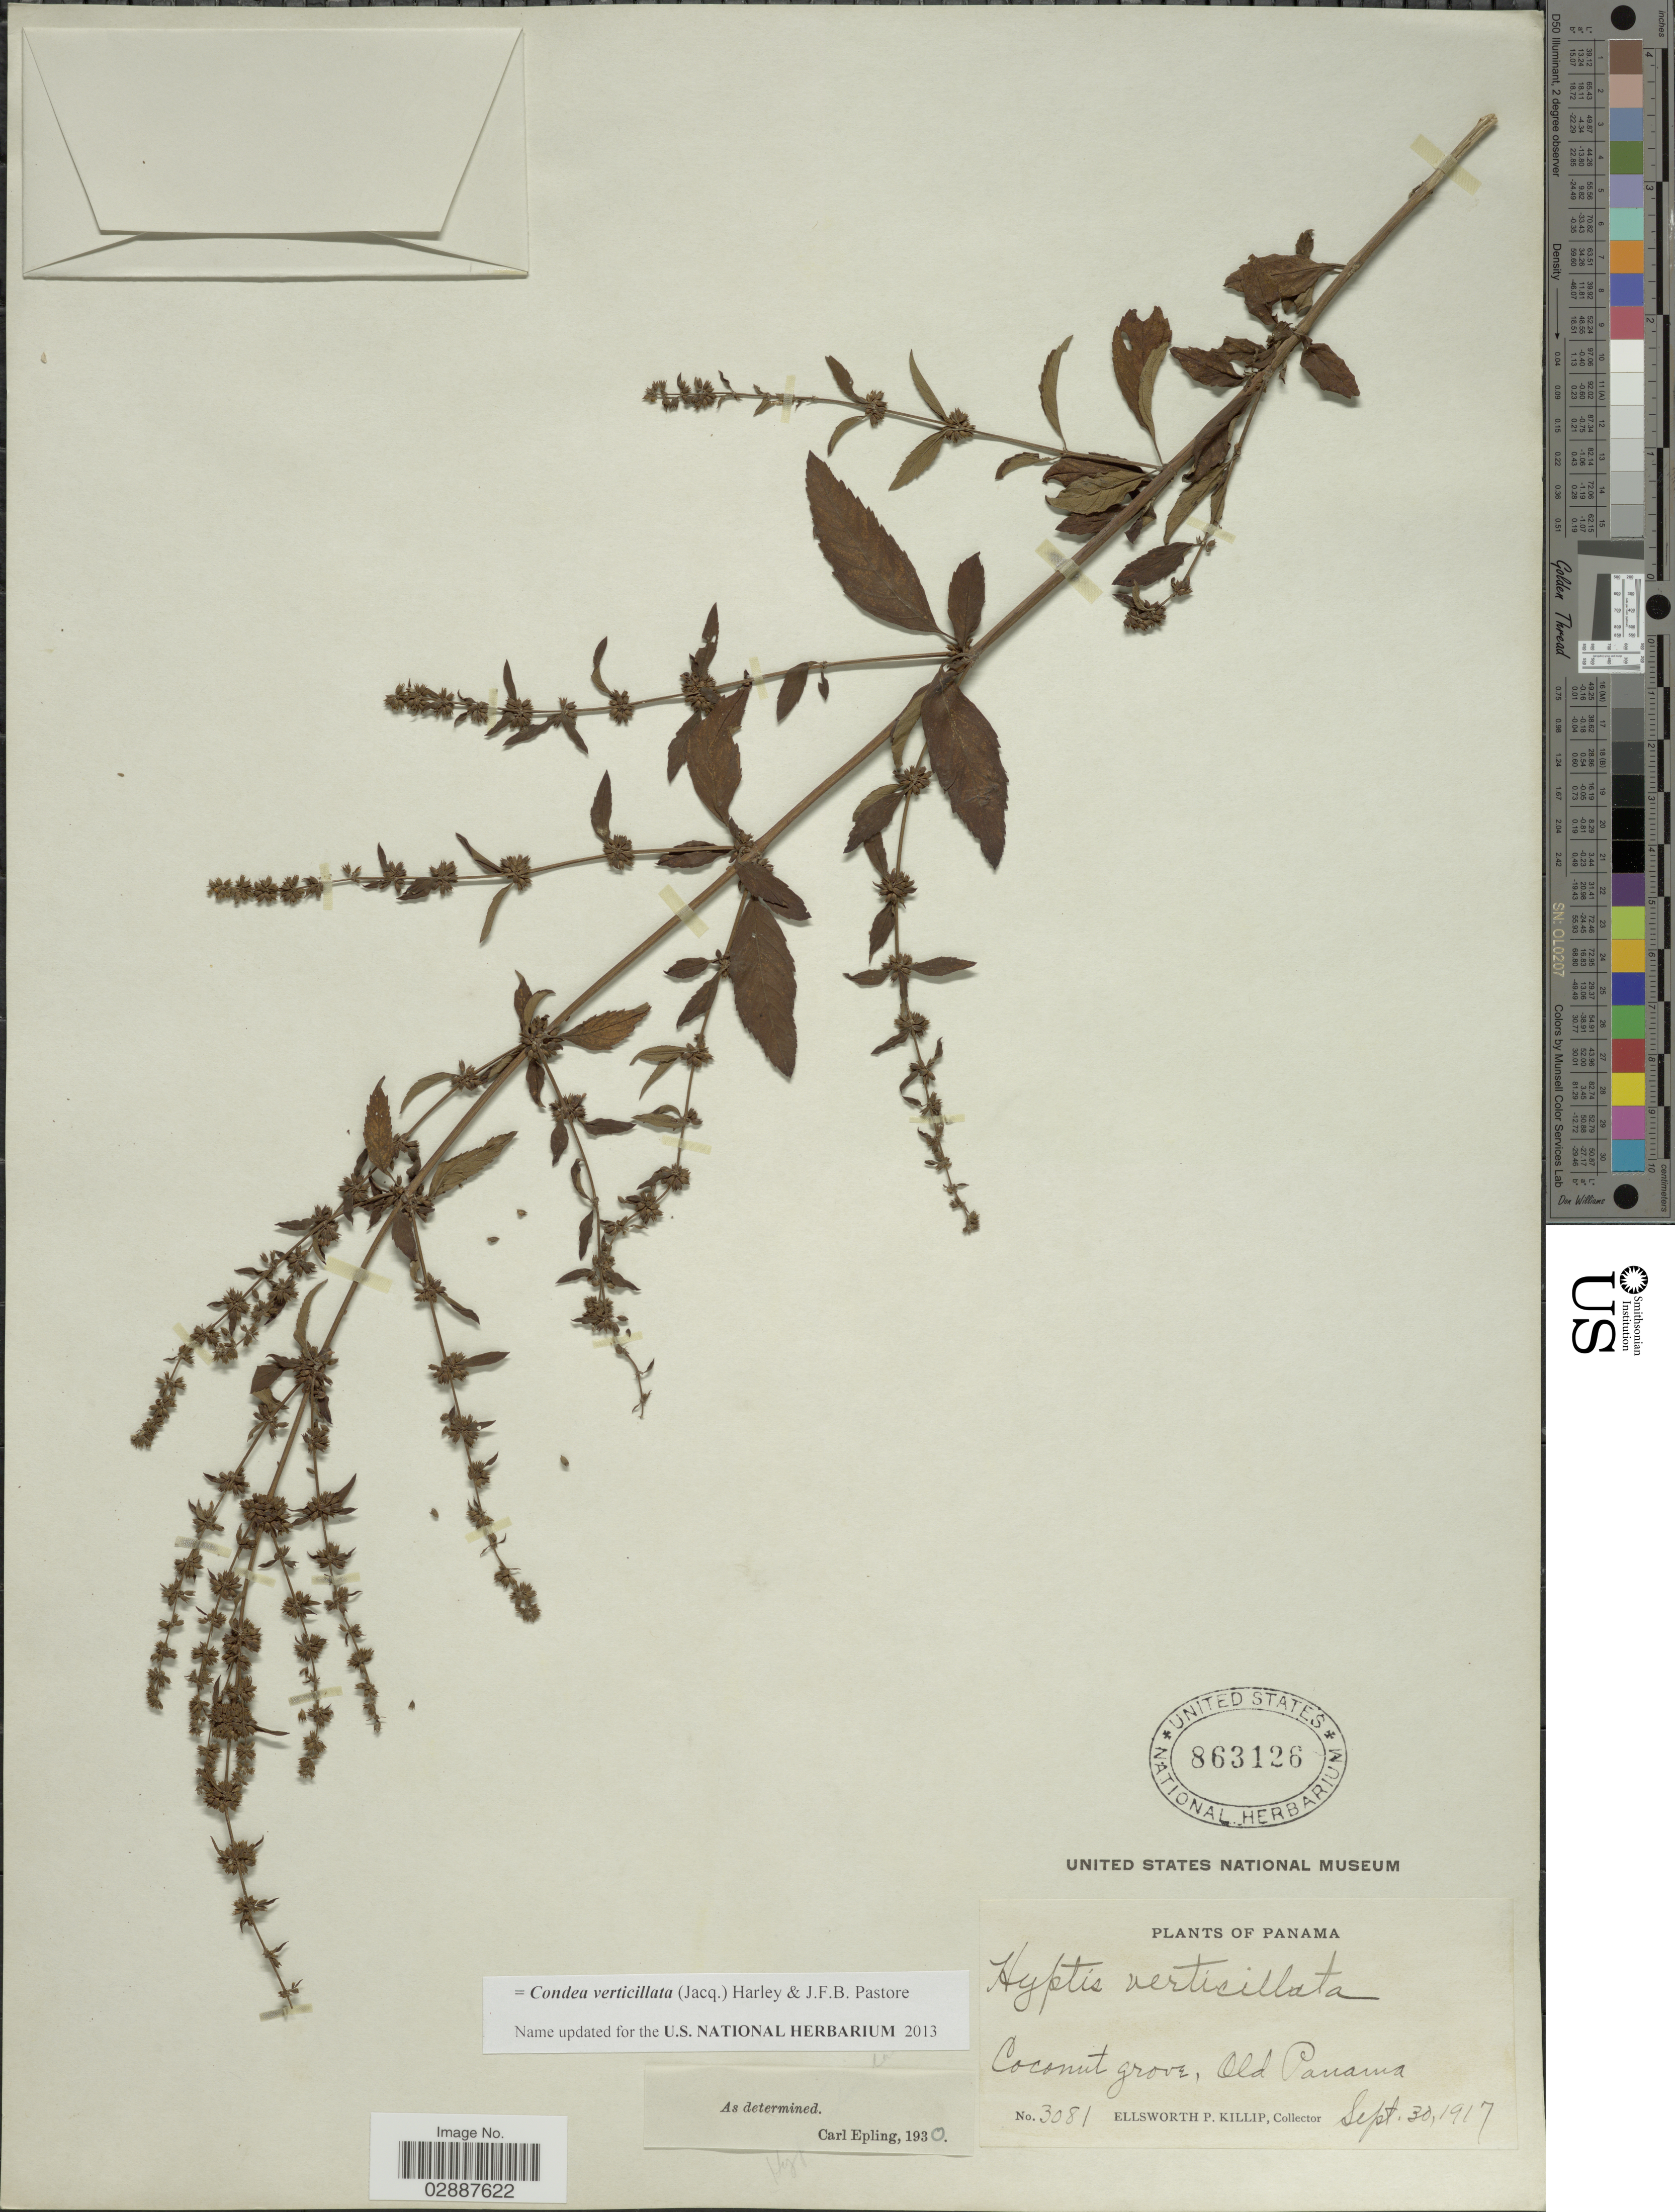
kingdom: Plantae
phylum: Tracheophyta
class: Magnoliopsida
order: Lamiales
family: Lamiaceae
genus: Condea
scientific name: Condea verticillata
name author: (Jacq.) Harley & J.F.B. Pastore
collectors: E. P. Killip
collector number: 3081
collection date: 1917-09-30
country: Panama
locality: Coconut grove, Old Panama.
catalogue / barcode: US 863126